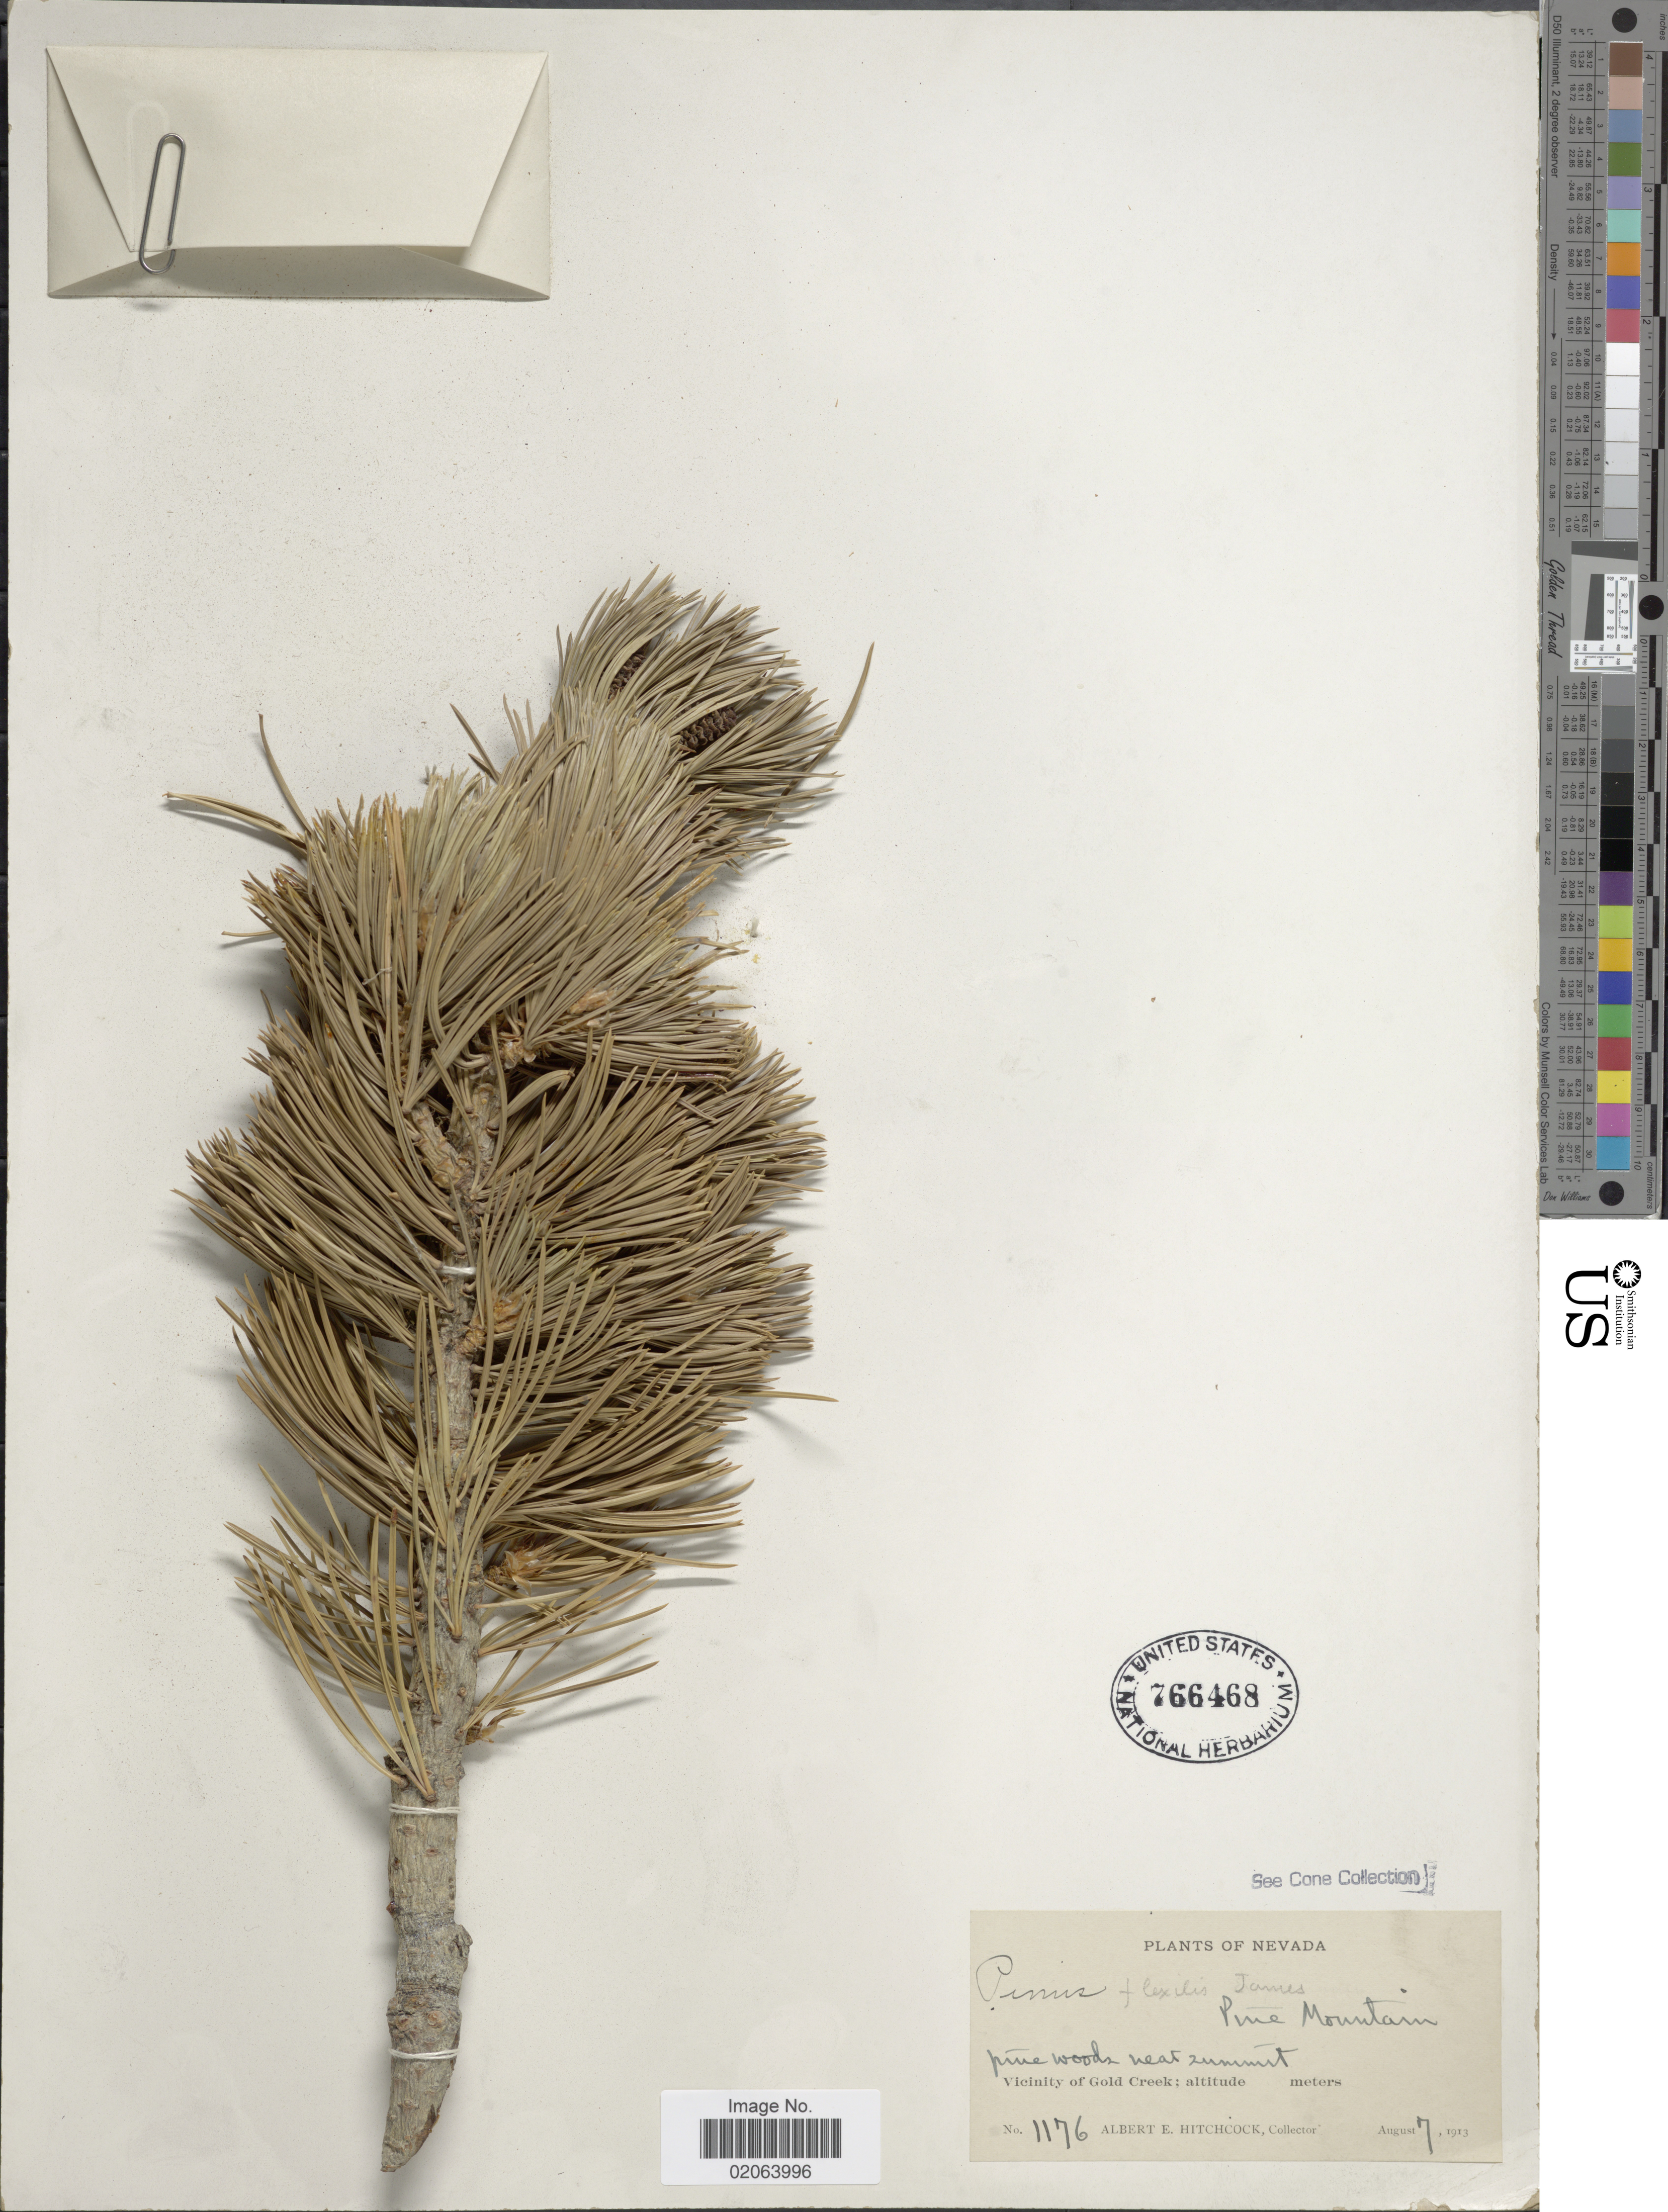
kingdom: Plantae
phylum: Tracheophyta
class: Pinopsida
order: Pinales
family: Pinaceae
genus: Pinus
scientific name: Pinus flexilis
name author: E. James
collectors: A. Hitchcock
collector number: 1176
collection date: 1913-08-07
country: United States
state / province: Nevada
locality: Vicinity of Gold Creek. Pine Mountain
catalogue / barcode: US 766468